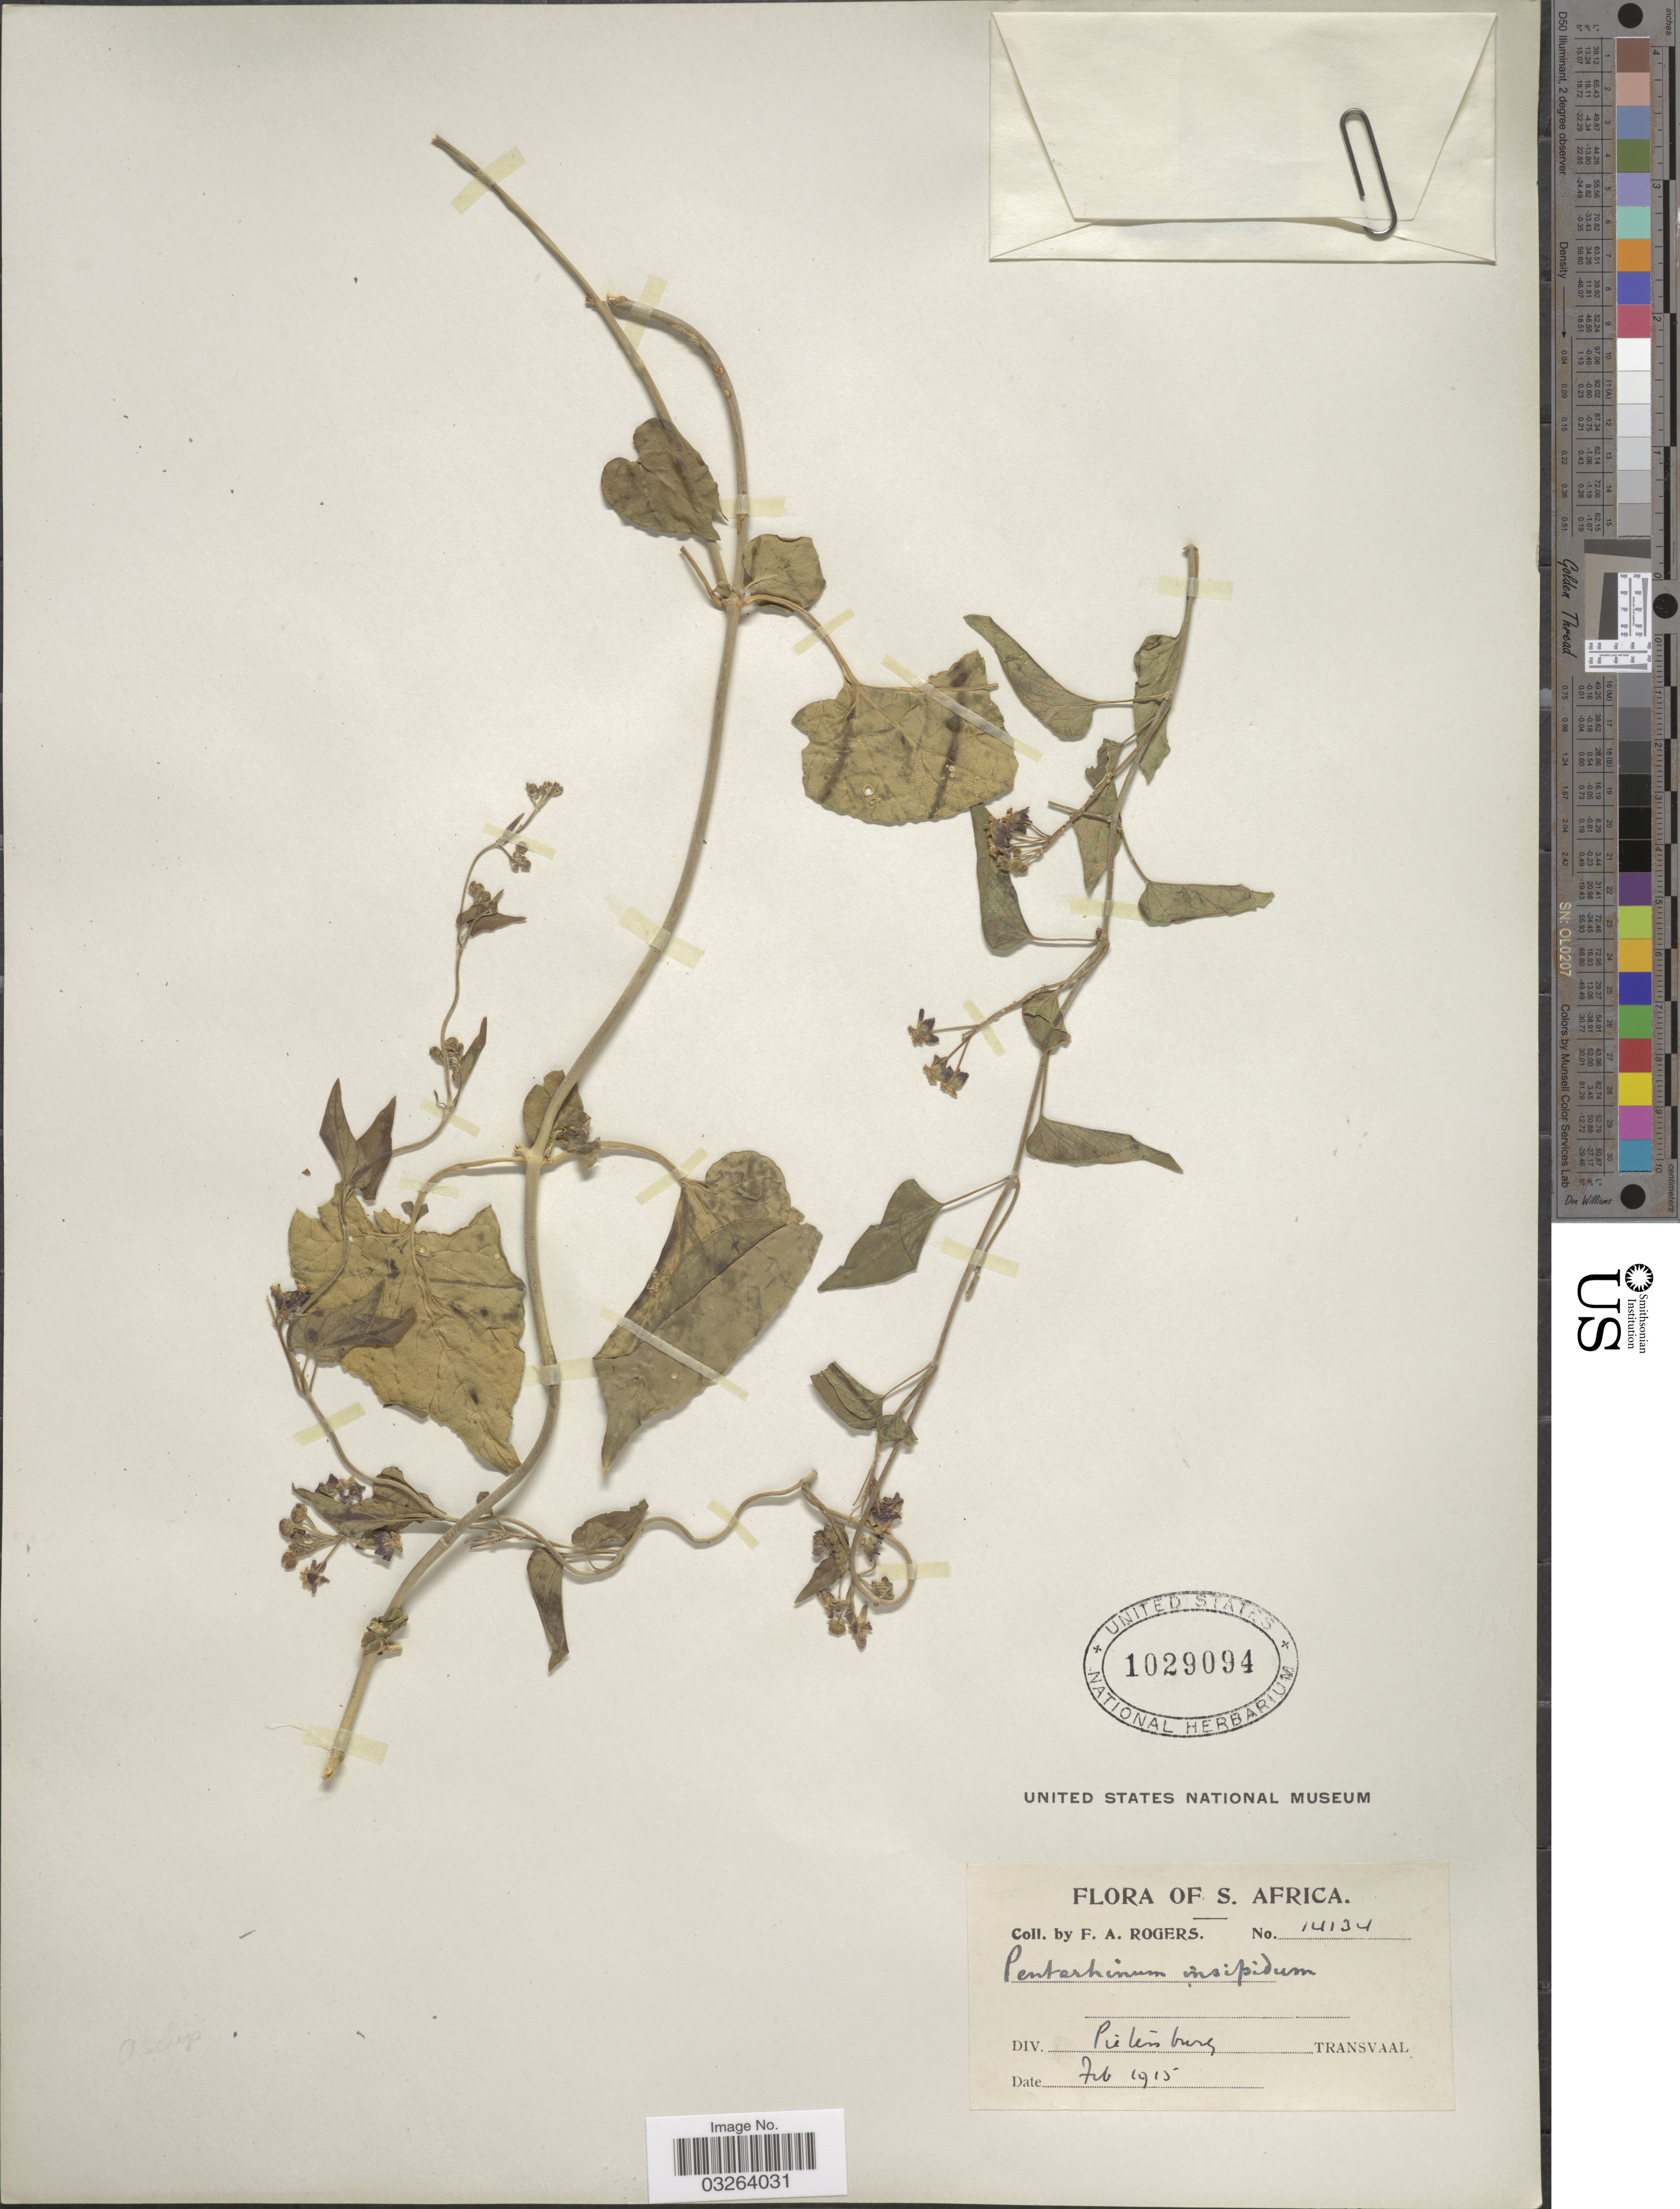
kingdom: Plantae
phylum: Tracheophyta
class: Magnoliopsida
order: Gentianales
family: Apocynaceae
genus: Pentarrhinum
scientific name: Pentarrhinum insipidum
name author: E. Mey.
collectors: F. A. Rogers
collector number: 14134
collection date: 1915-02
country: South Africa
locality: Pietersburg. Transvaal. S. Africa.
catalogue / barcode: US 1029094